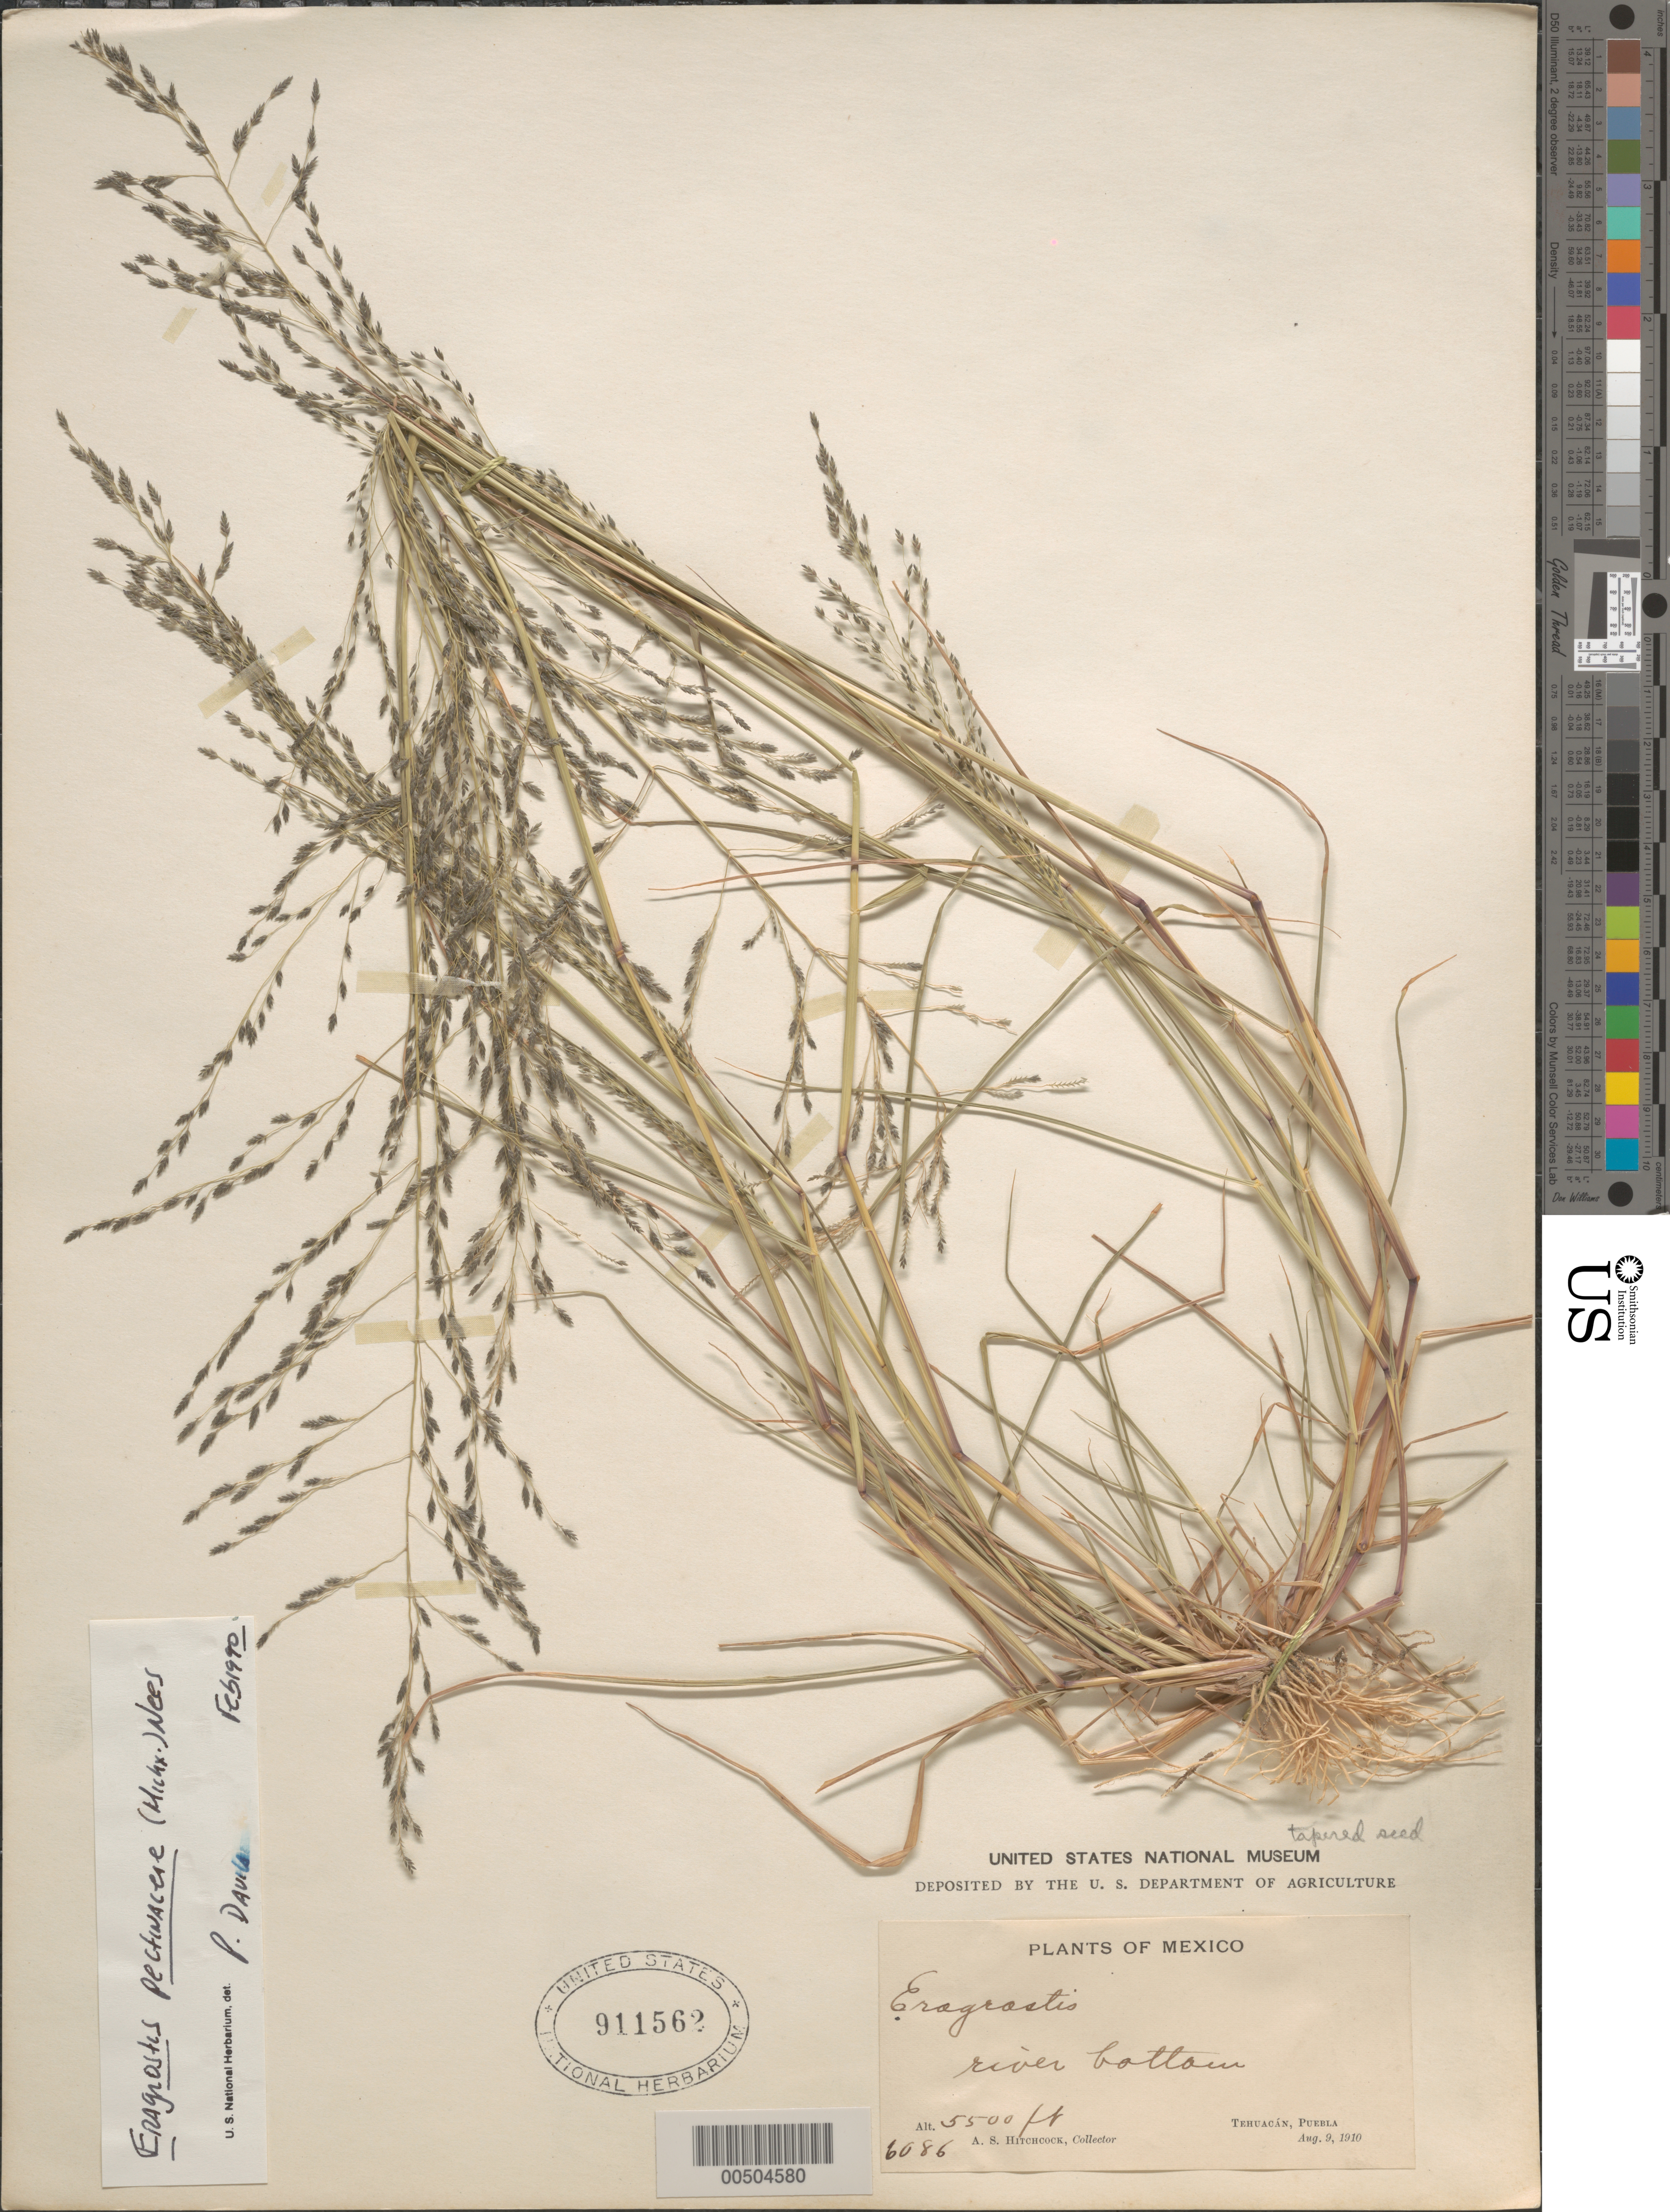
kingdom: Plantae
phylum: Tracheophyta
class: Liliopsida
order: Poales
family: Poaceae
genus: Eragrostis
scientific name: Eragrostis pectinacea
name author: (Michx.) Nees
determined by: Dávila, P. D.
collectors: A. S. Hitchcock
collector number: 6086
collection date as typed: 9 Aug 1910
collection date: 1910-08-09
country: Mexico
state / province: Puebla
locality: Tehuacán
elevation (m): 1676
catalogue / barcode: US 911562